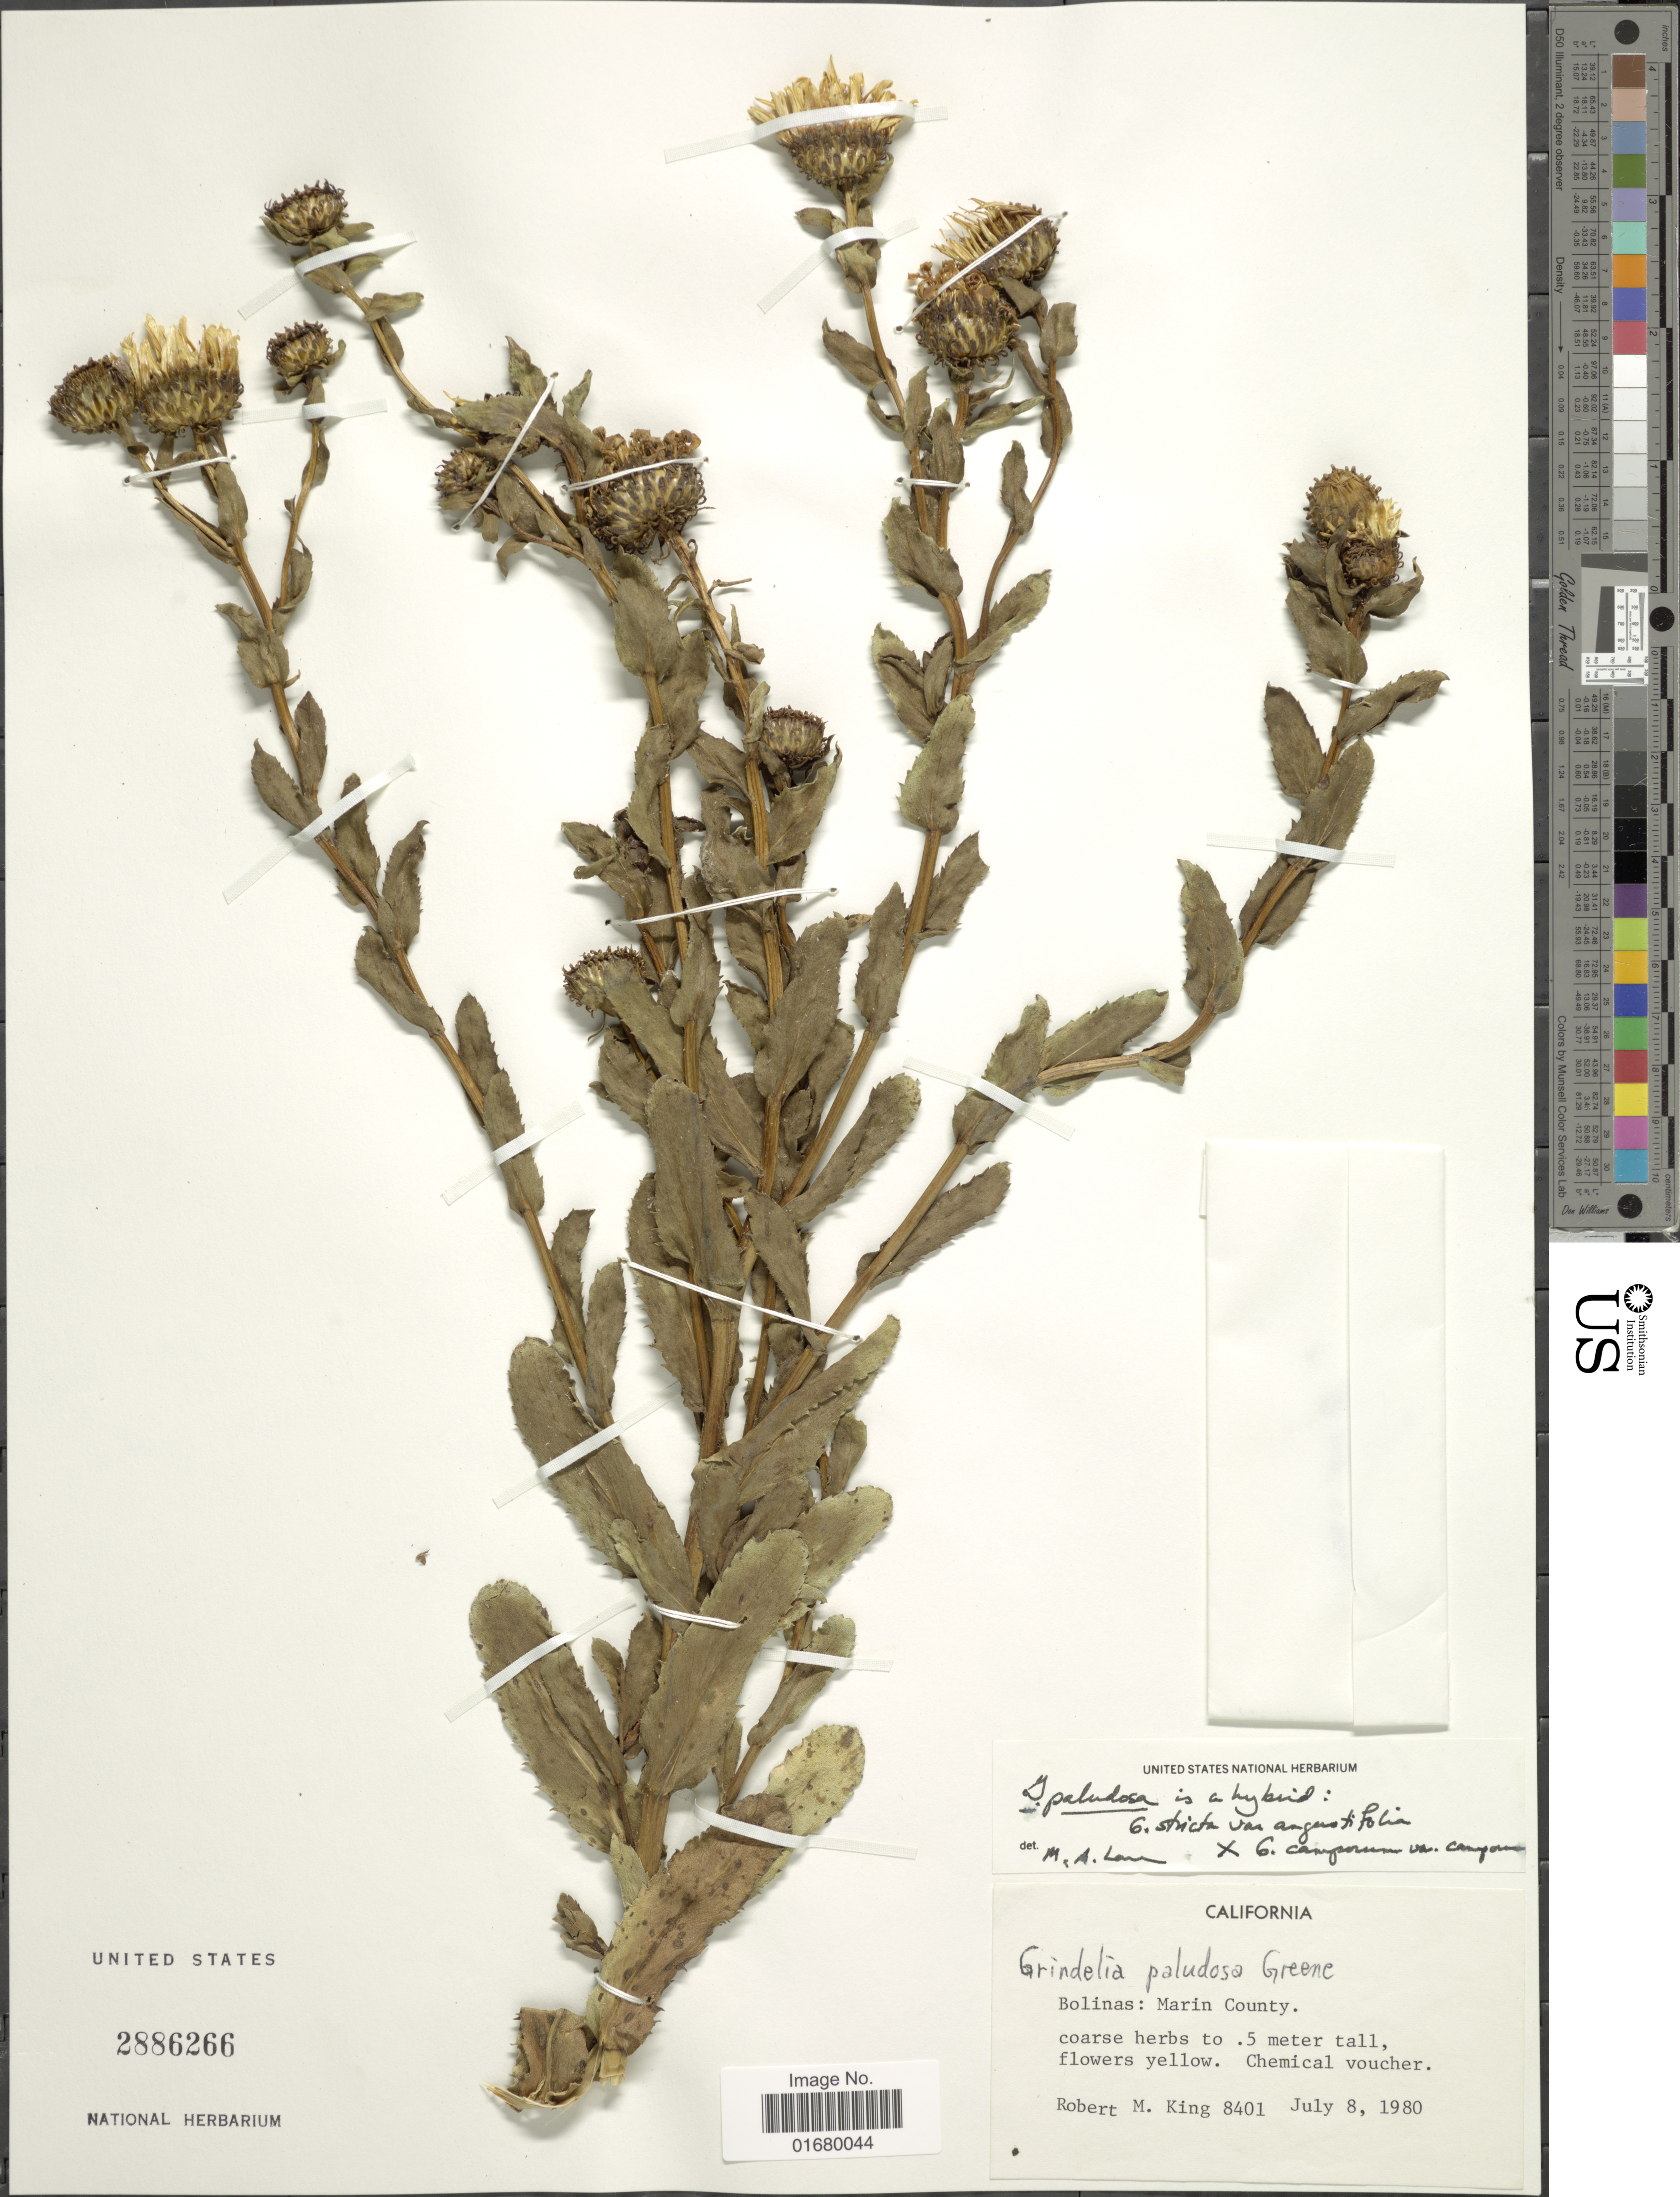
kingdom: Plantae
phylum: Tracheophyta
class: Magnoliopsida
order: Asterales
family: Asteraceae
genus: Grindelia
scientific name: Grindelia paludosa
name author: Greene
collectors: R. M. King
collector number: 8401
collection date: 1908-07-08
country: United States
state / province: California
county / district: Marin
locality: Bolinas: Marin County.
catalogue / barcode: US 2886266